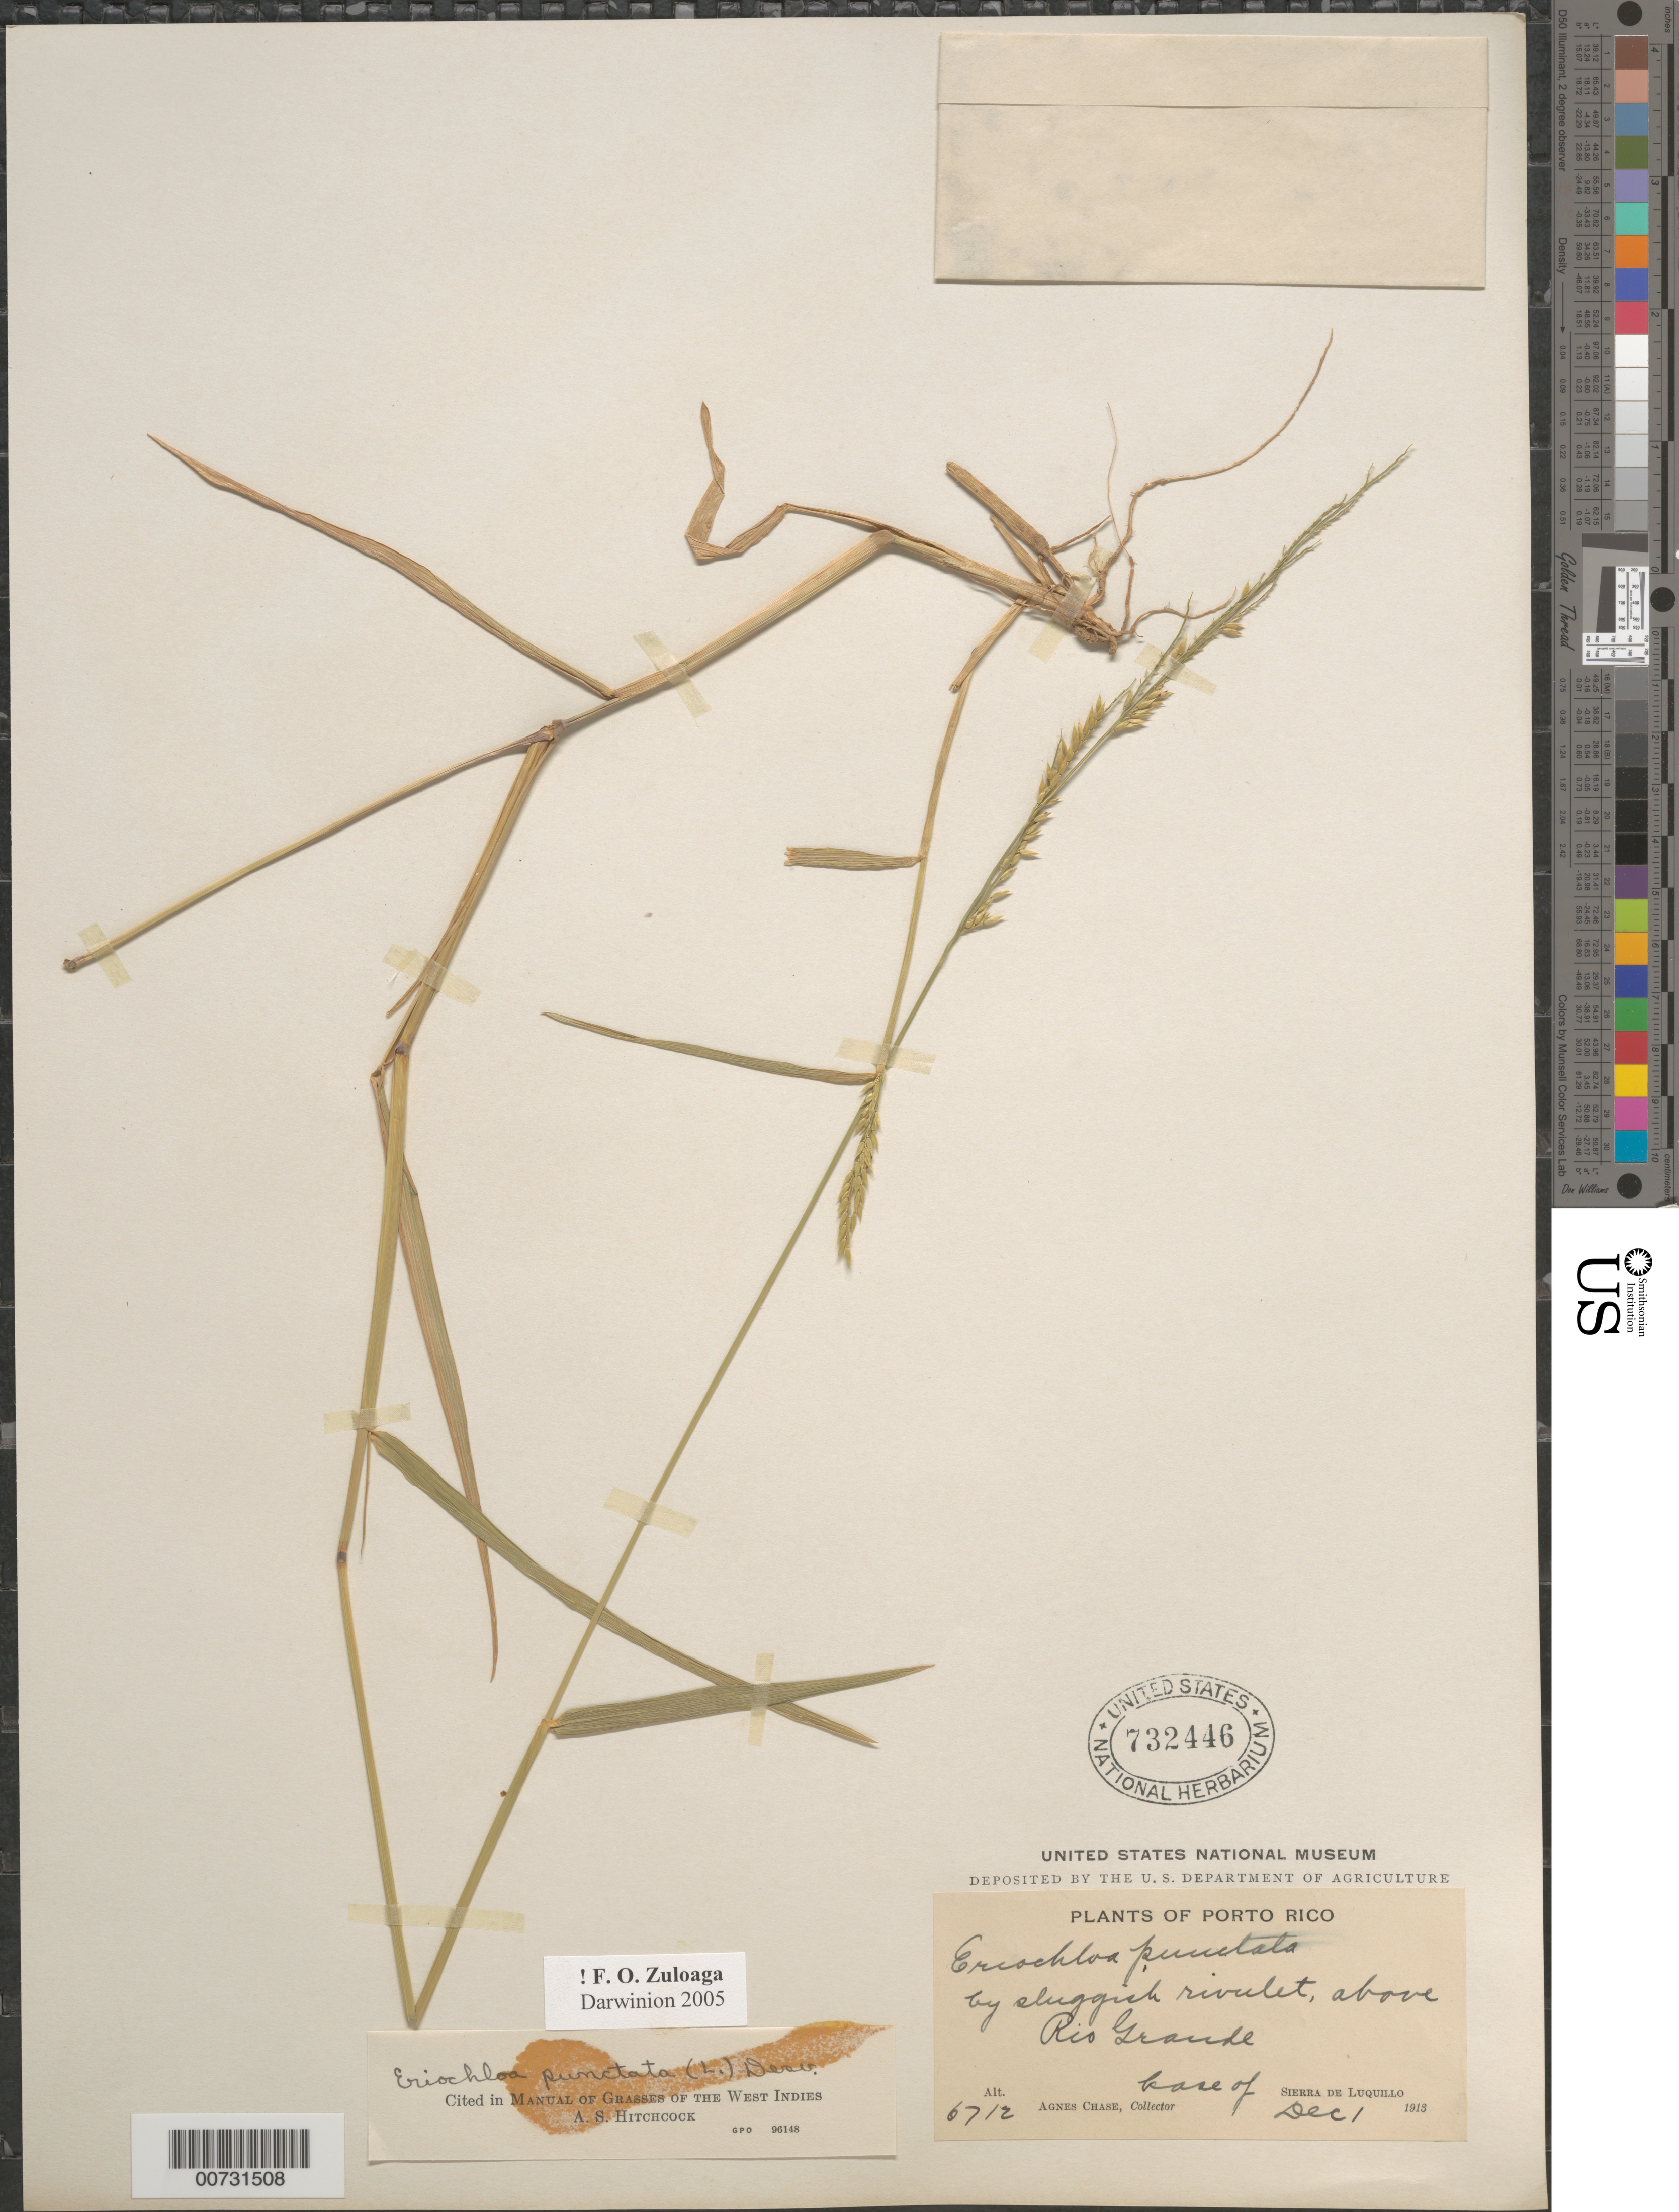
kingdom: Plantae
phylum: Tracheophyta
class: Liliopsida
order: Poales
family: Poaceae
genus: Eriochloa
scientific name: Eriochloa punctata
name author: (L.) Desv. ex Ham.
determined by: Hitchcock, Albert S.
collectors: A. Chase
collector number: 6712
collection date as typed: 01 Dec 1913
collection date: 1913-12-01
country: Puerto Rico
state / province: Luquillo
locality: Sierra de Luquillo, base of; above Río Grande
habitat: By sluggish rivulet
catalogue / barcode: US 732446